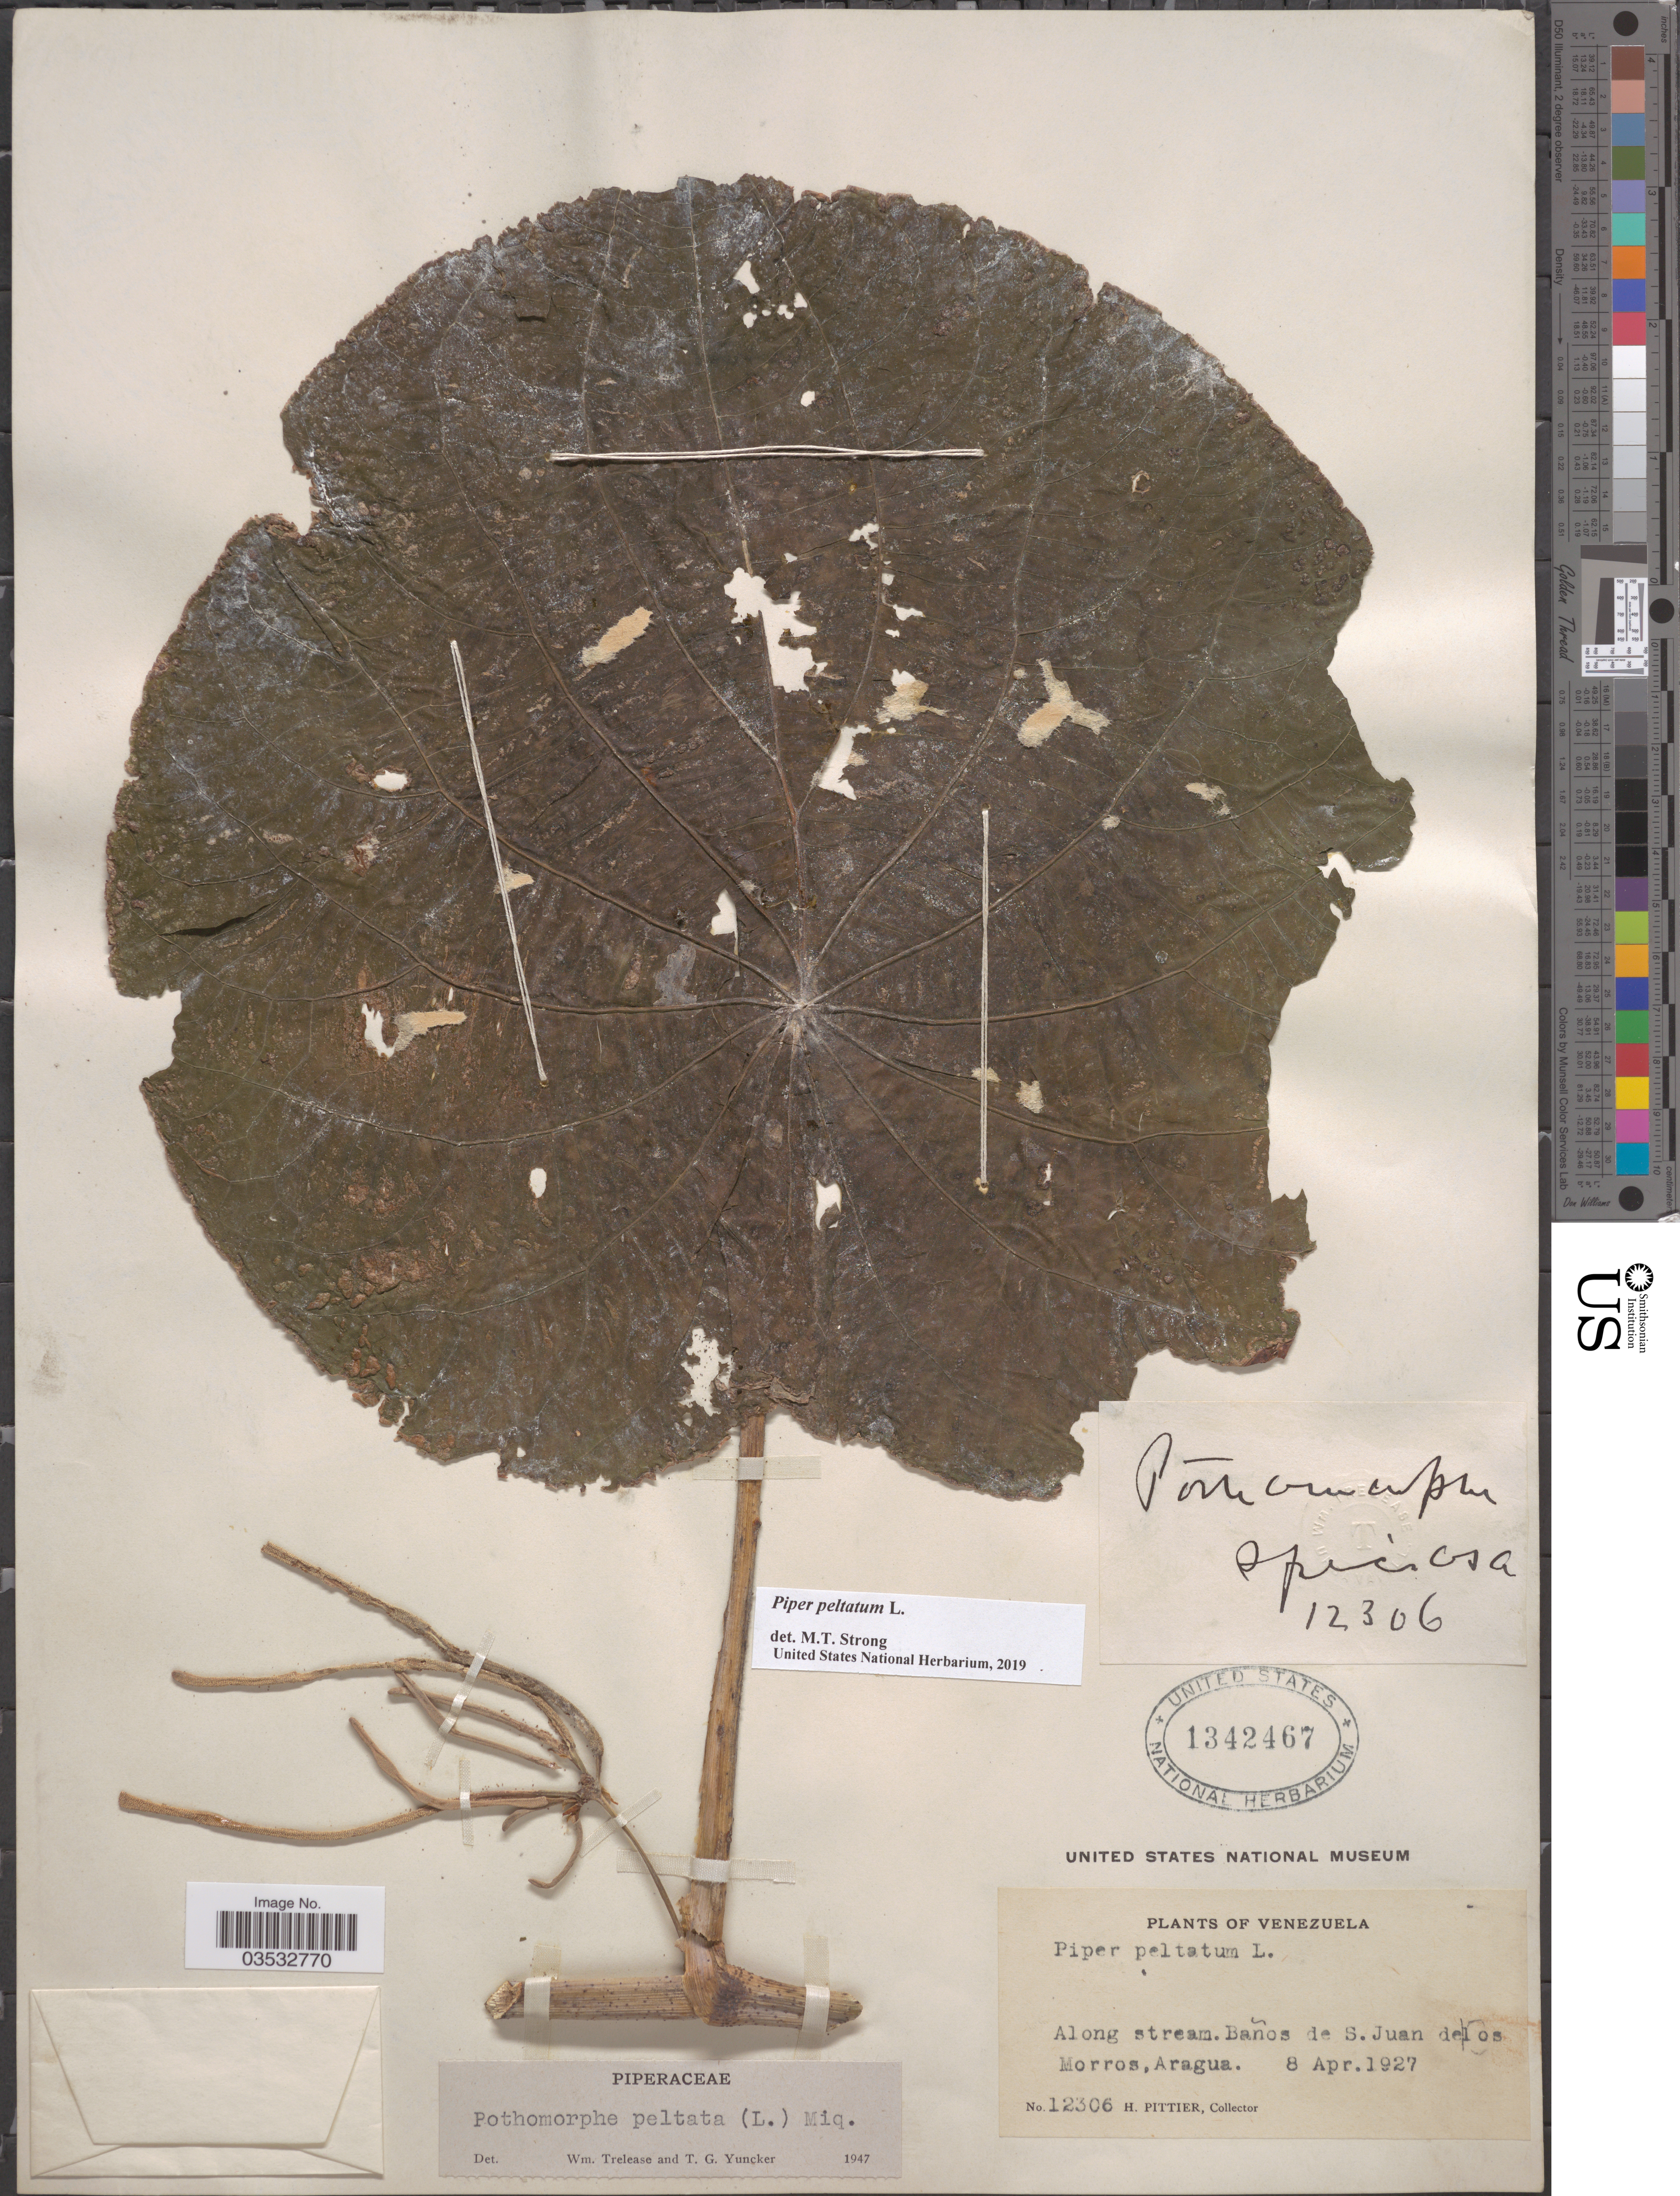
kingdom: Plantae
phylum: Tracheophyta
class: Magnoliopsida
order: Piperales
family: Piperaceae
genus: Piper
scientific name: Piper peltatum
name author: L.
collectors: H. F. Pittier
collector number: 12306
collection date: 1927-04-08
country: Venezuela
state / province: Aragua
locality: Baños de S. Juan delos Morros.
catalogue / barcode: US 1342467